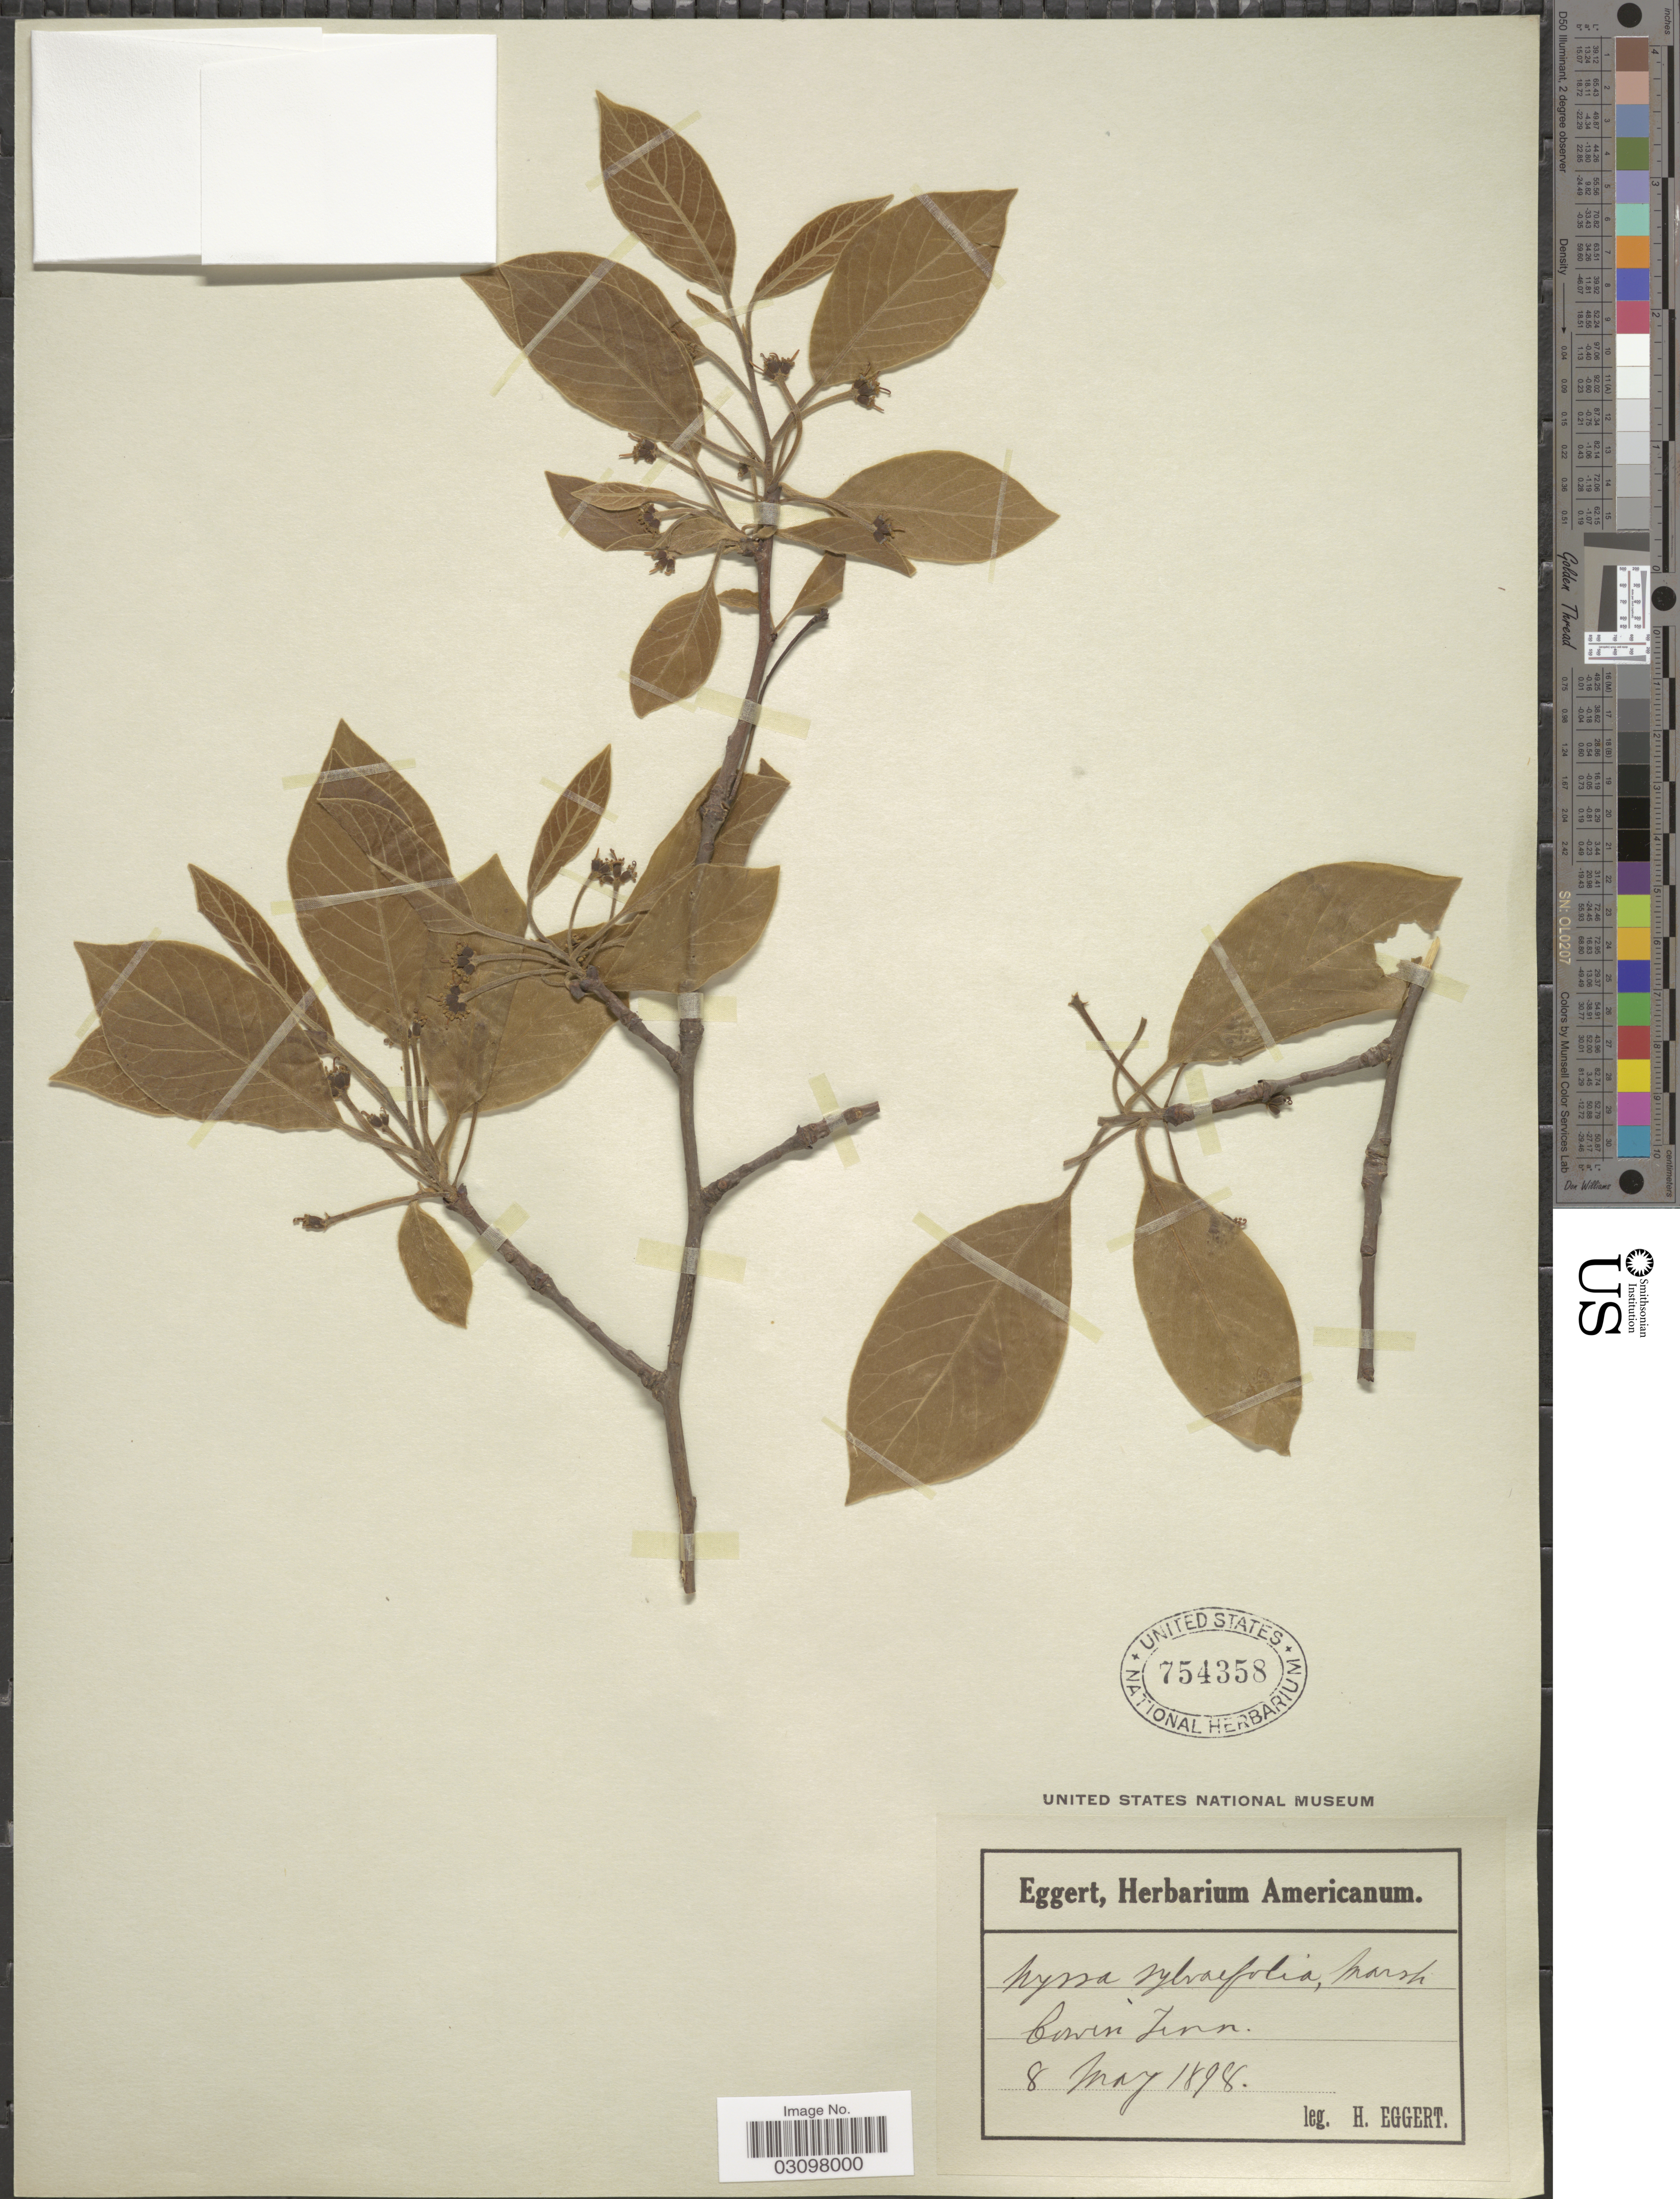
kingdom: Plantae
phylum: Tracheophyta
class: Magnoliopsida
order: Cornales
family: Nyssaceae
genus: Nyssa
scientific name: Nyssa sylvatica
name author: Marshall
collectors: H. Eggert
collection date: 1898-05-08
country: United States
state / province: Tennessee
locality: Cowin Tenn.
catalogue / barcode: US 754358